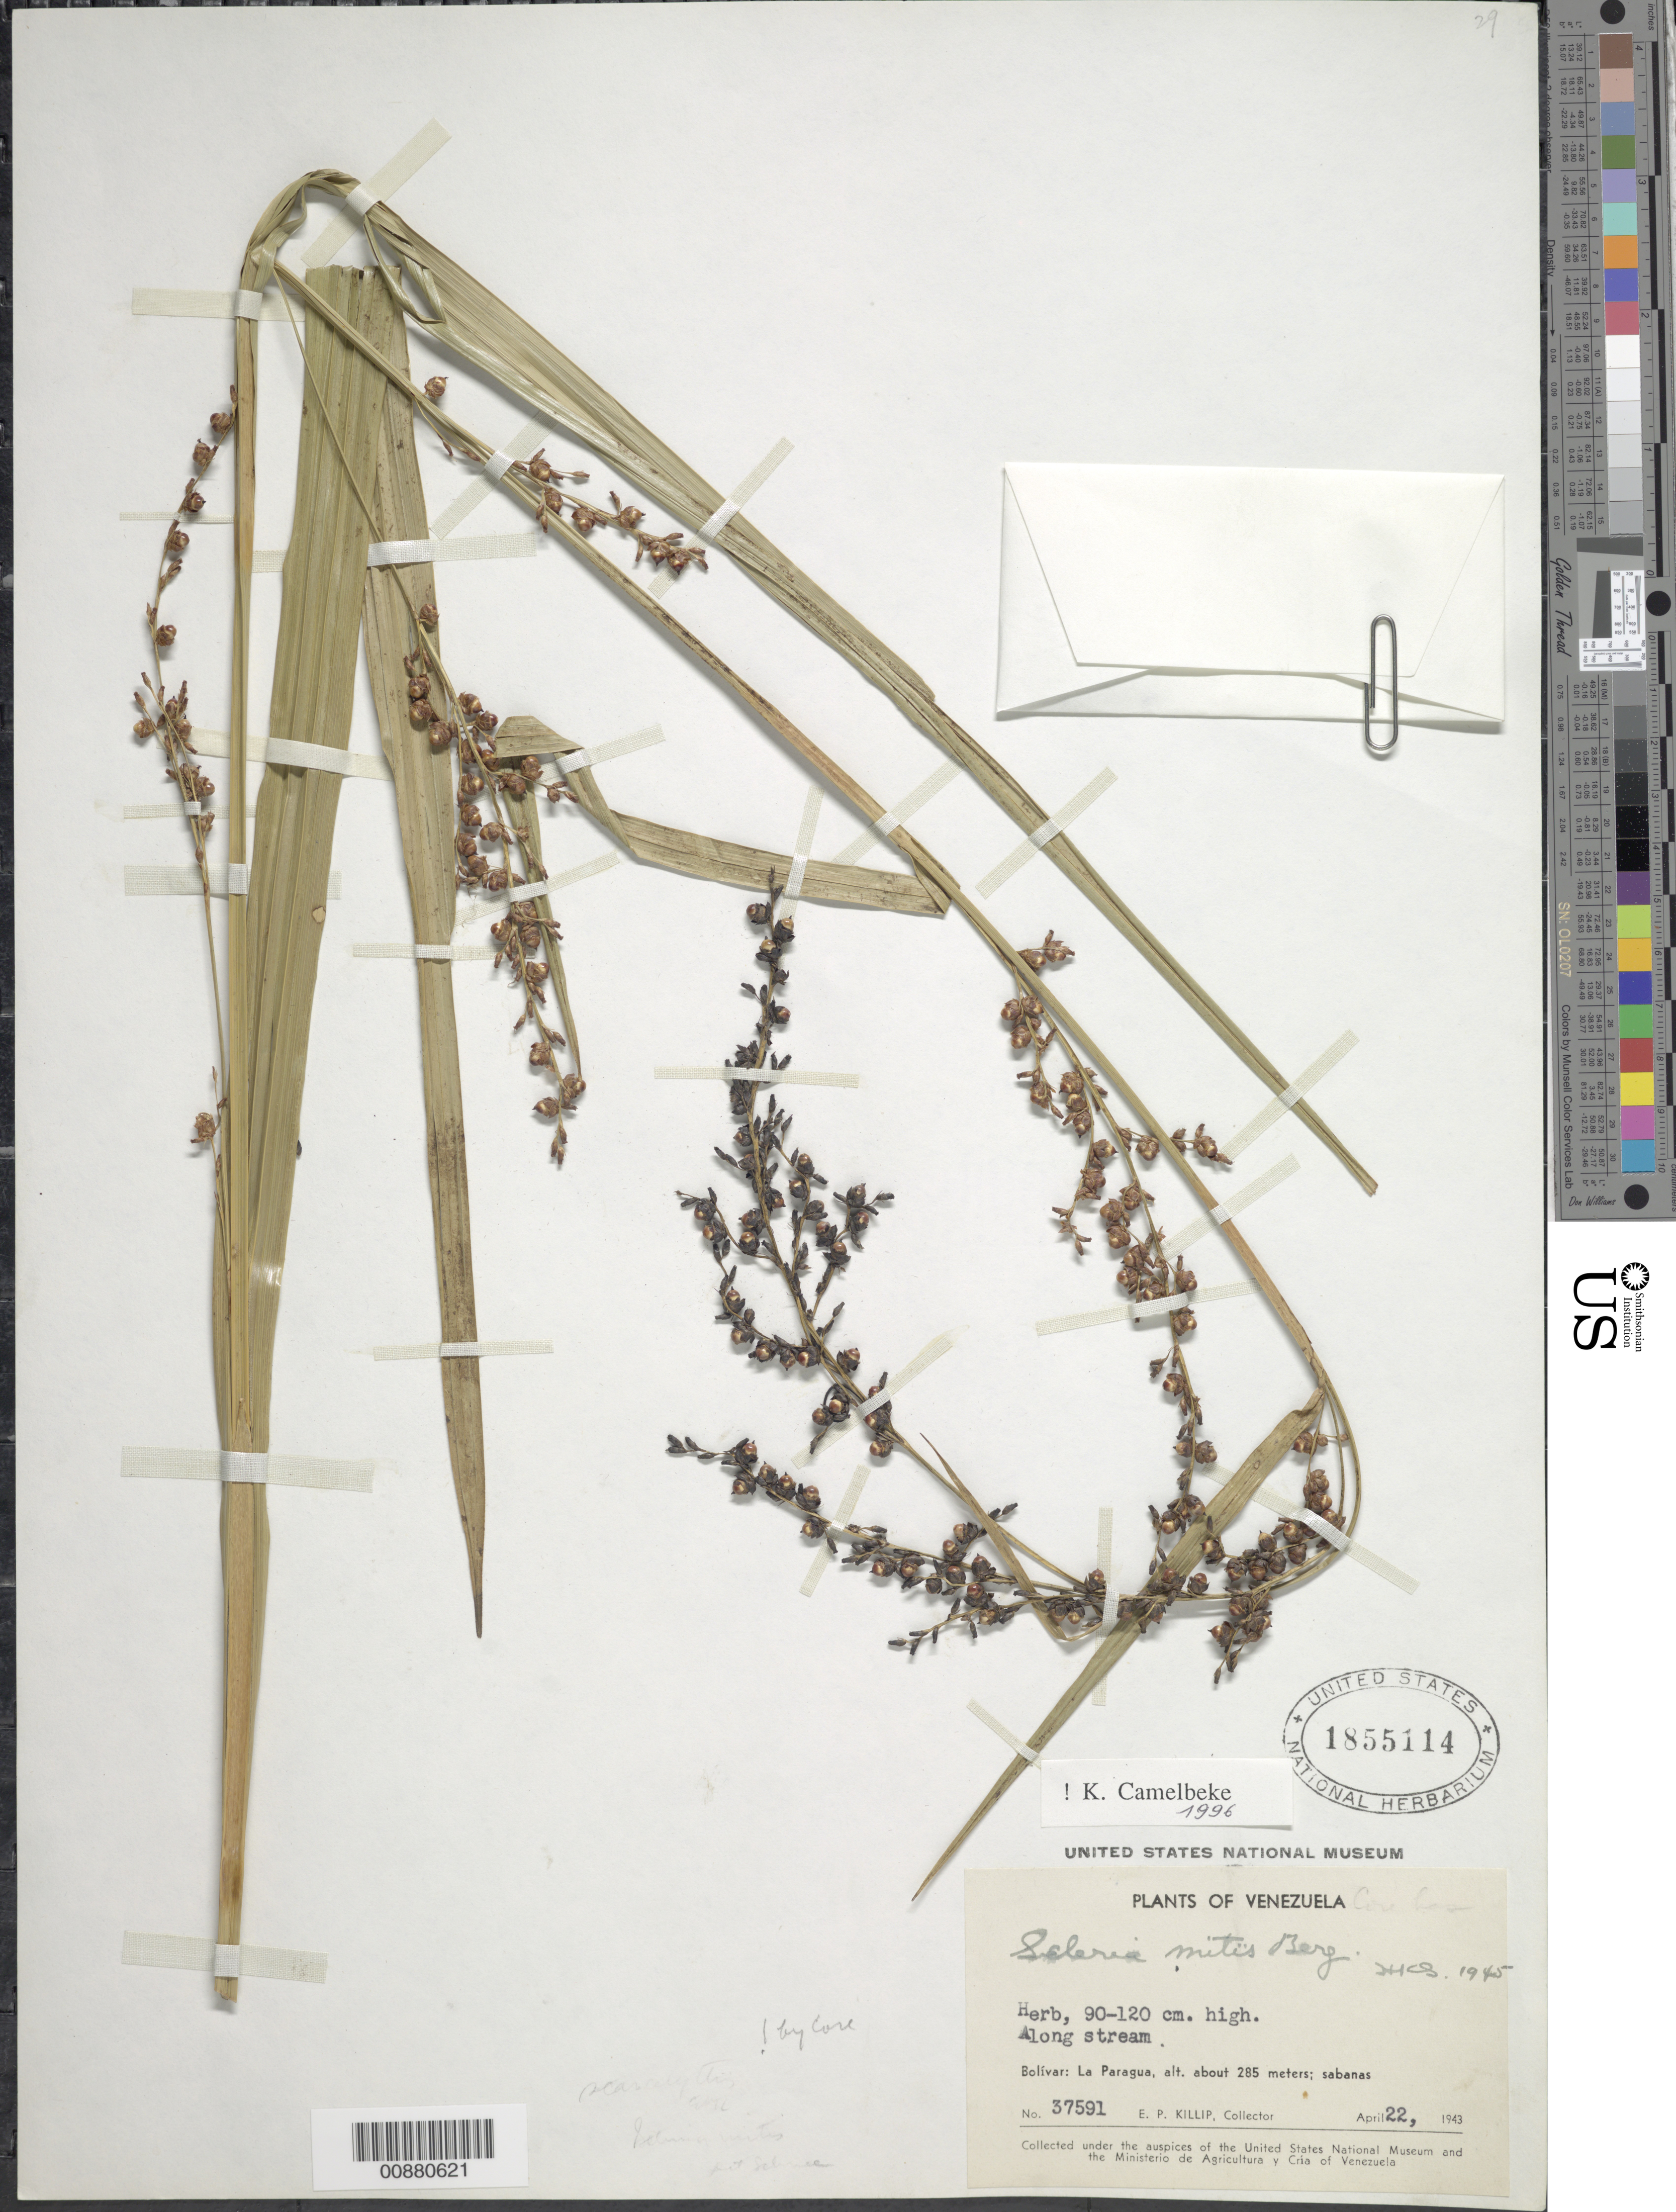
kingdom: Plantae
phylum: Tracheophyta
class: Liliopsida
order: Poales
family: Cyperaceae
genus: Scleria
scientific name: Scleria mitis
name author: P.J. Bergius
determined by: Camelbeke, K.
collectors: E. P. Killip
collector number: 37591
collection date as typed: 22-Apr-43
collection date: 1943-04-22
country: Venezuela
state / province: Bolívar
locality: La Paragua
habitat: Savanna; along stream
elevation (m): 285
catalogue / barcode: US 1855114